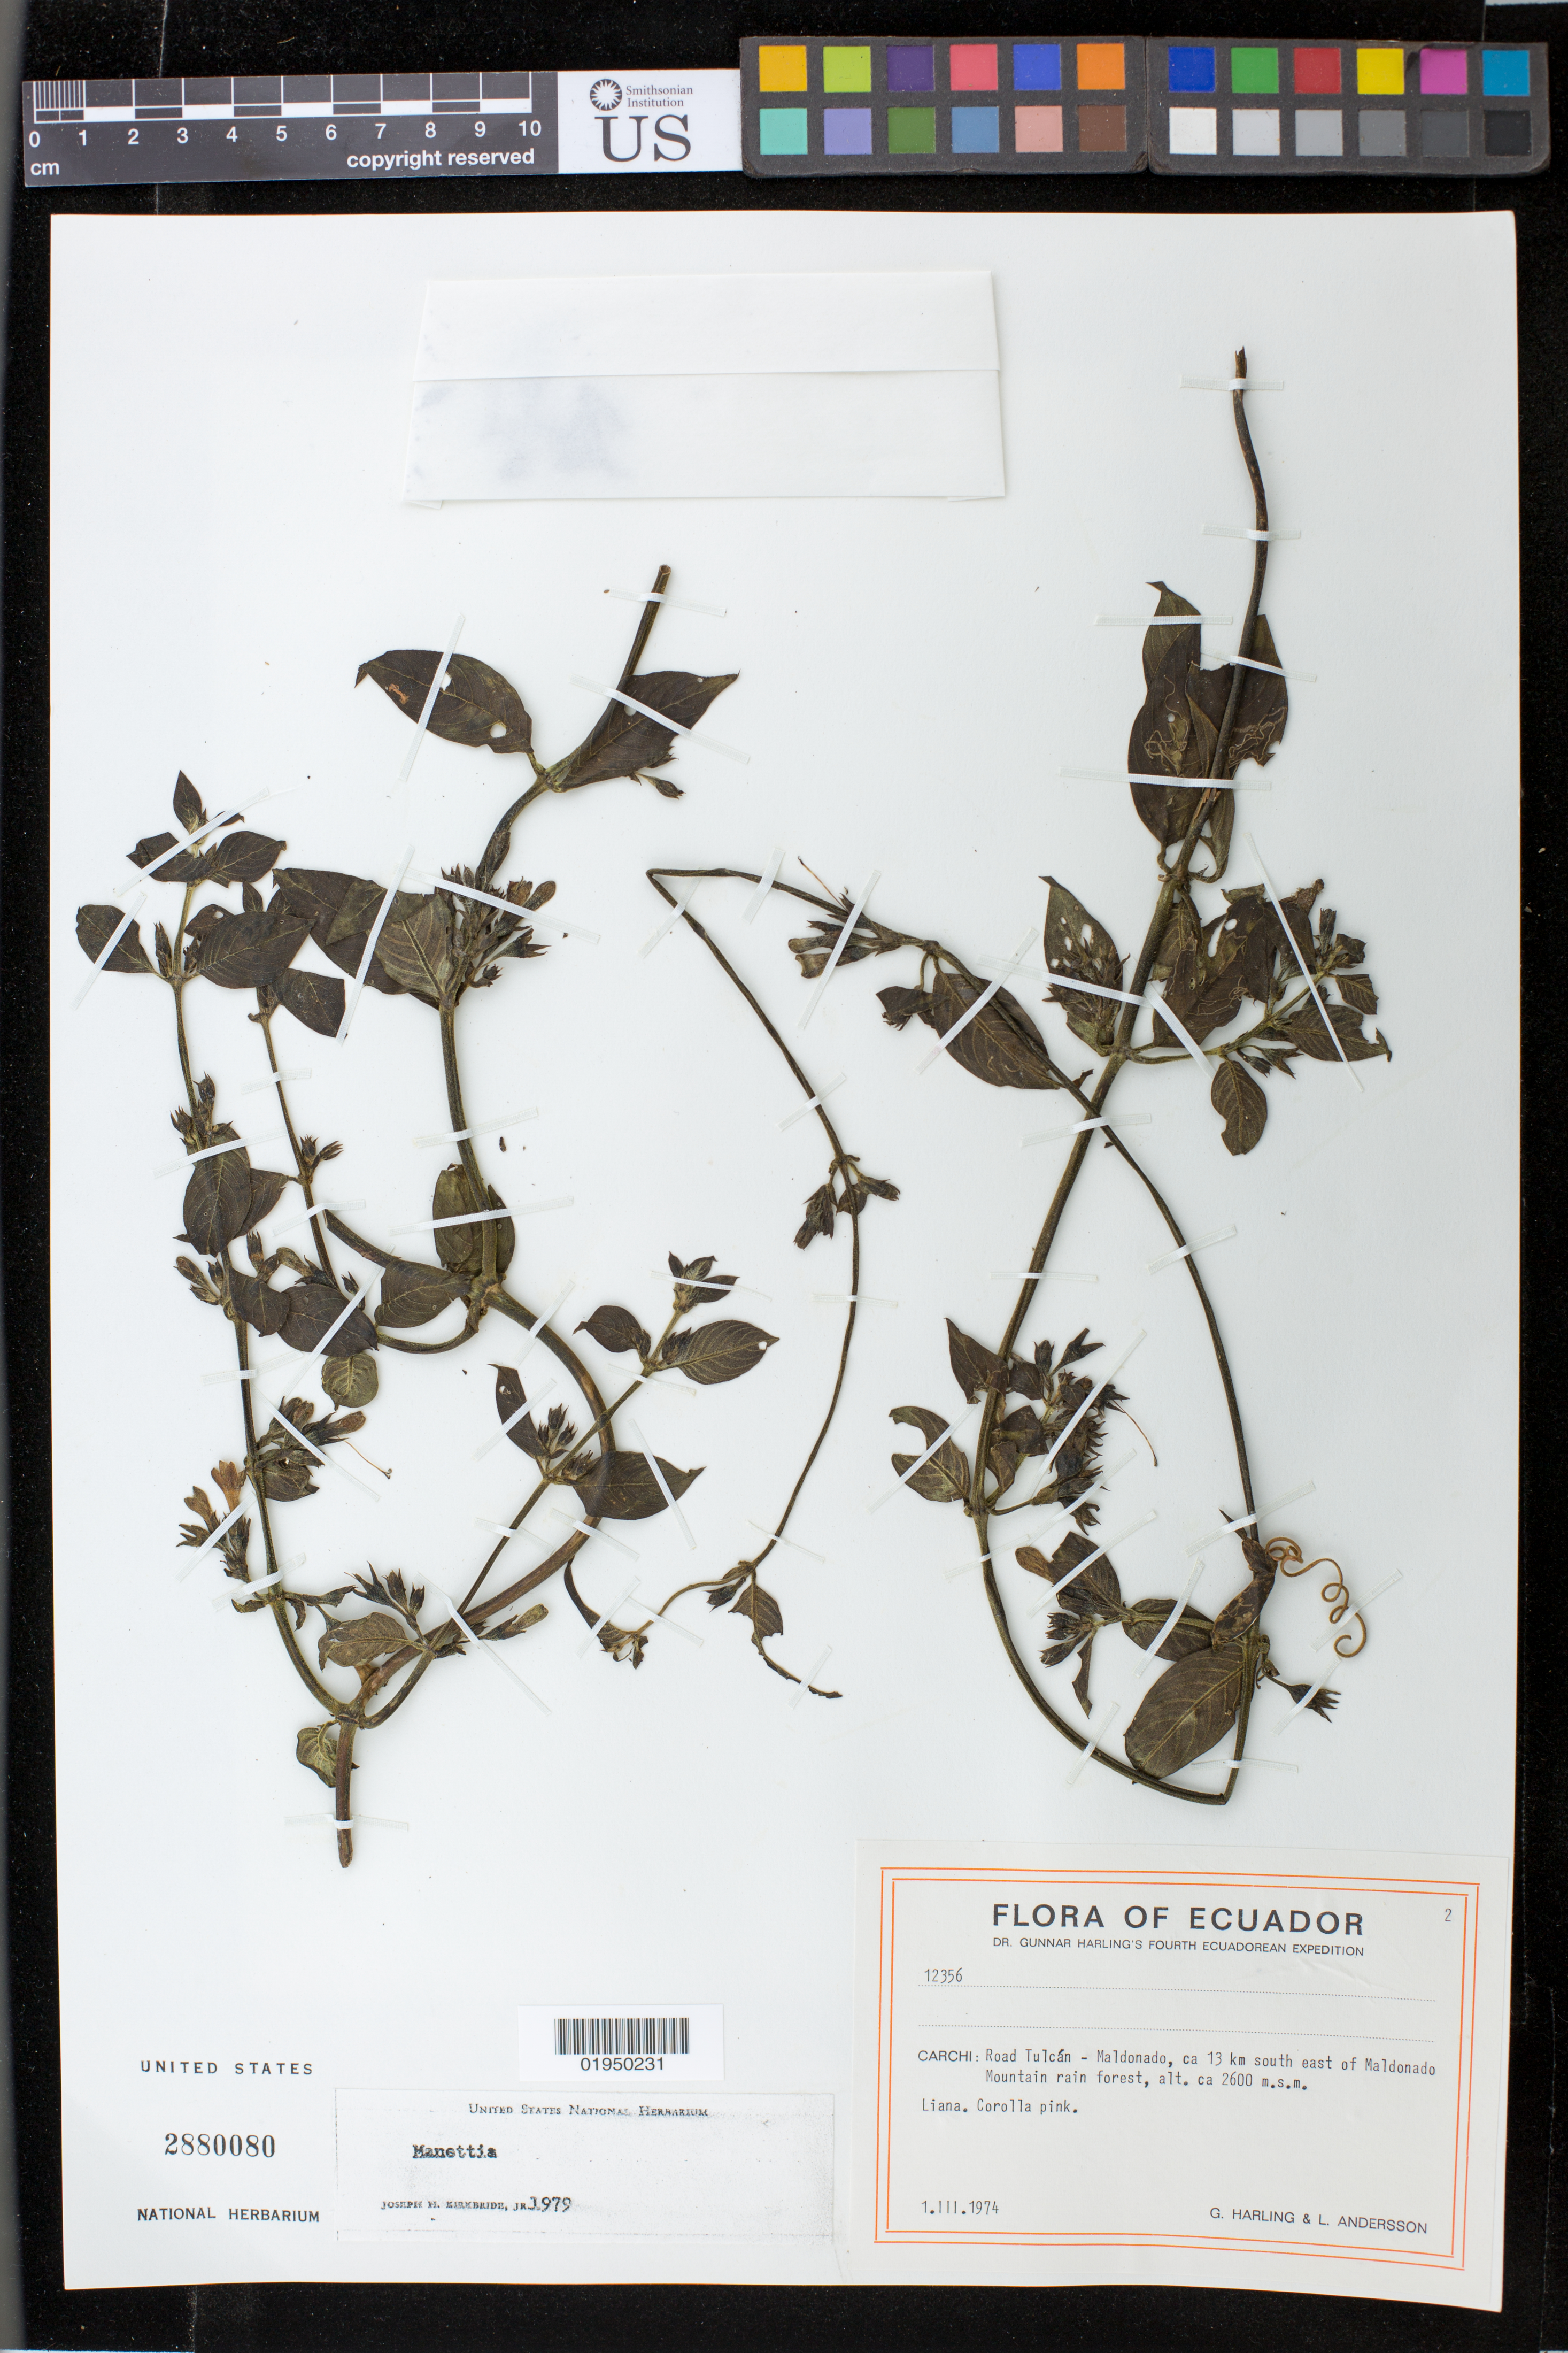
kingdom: Plantae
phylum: Tracheophyta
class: Magnoliopsida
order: Gentianales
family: Rubiaceae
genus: Manettia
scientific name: Manettia sp.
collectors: G. Harling & L. Anderson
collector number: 12356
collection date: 1974-03-01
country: Ecuador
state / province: Carchi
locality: Road Tulcan - Maldonado, ca 13 km south east of <aldonado <ountain rain forest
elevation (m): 2600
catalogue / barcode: US 2880080